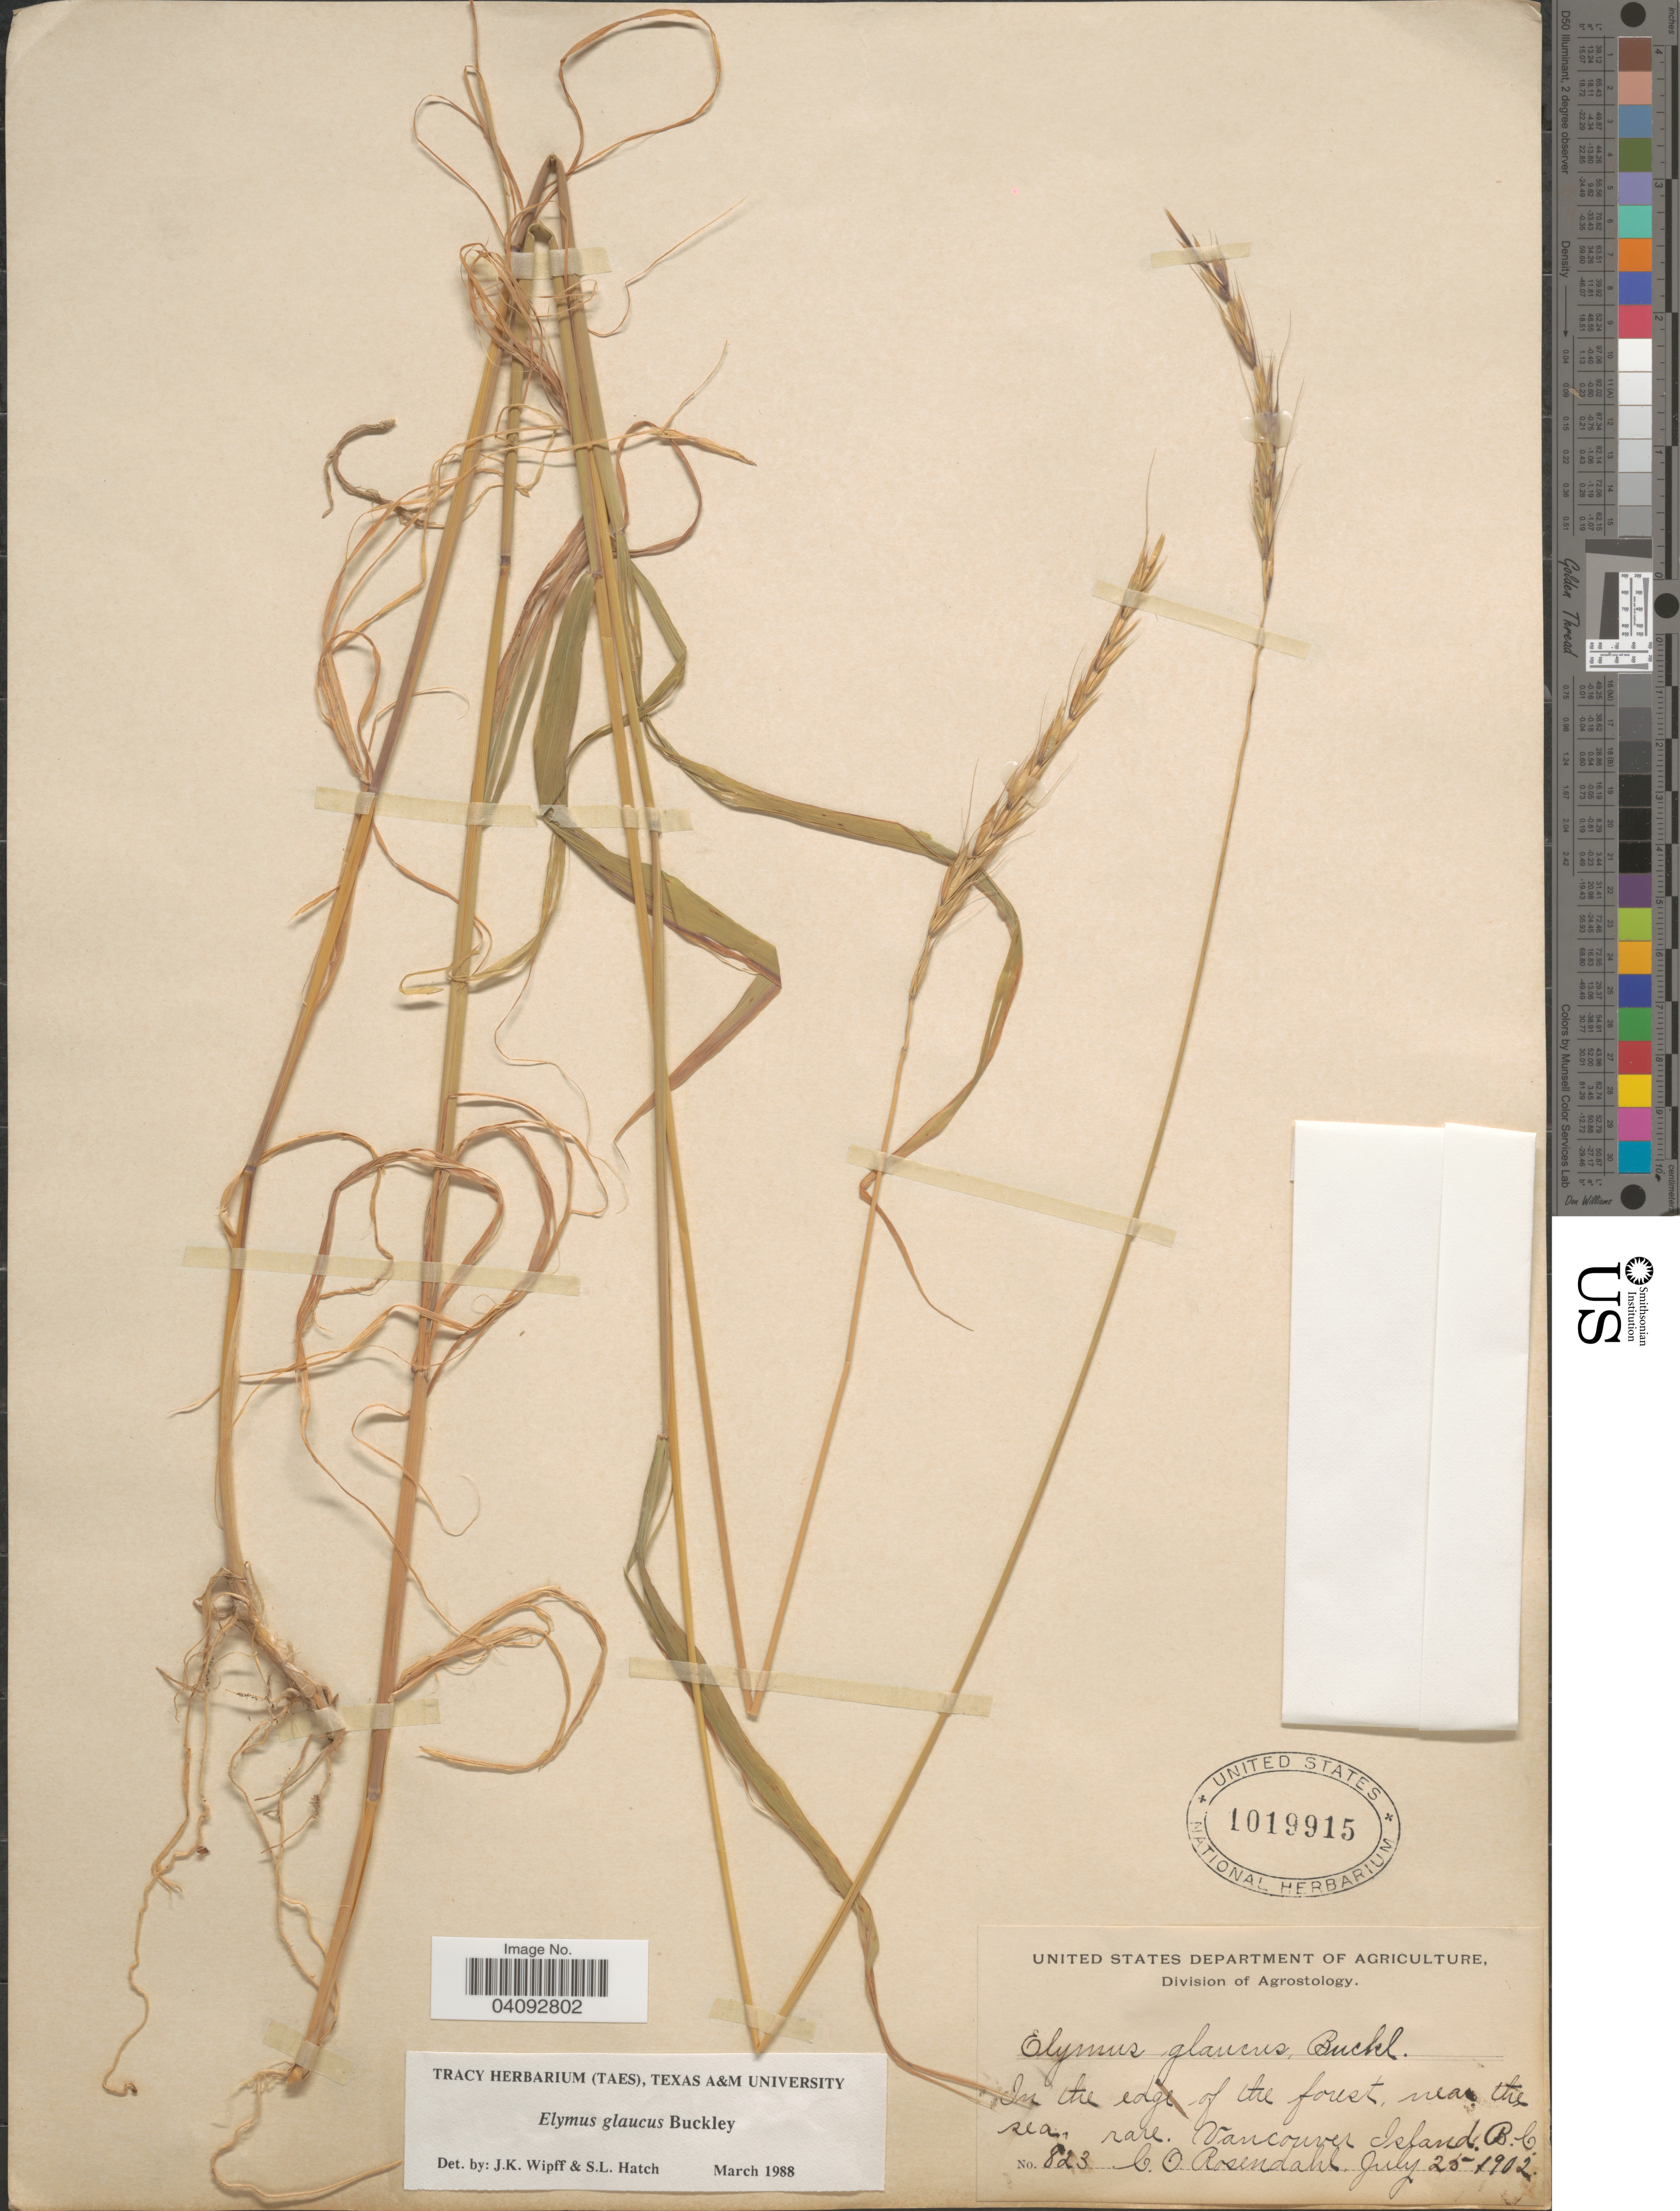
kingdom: Plantae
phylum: Tracheophyta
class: Liliopsida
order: Poales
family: Poaceae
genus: Elymus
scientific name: Elymus glaucus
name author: Buckley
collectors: C. O. Rosendahl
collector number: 823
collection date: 1902-07-25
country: Canada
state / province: British Columbia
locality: In the edge of the forest, near the sea. Rare Vancouver Island.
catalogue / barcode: US 1019915